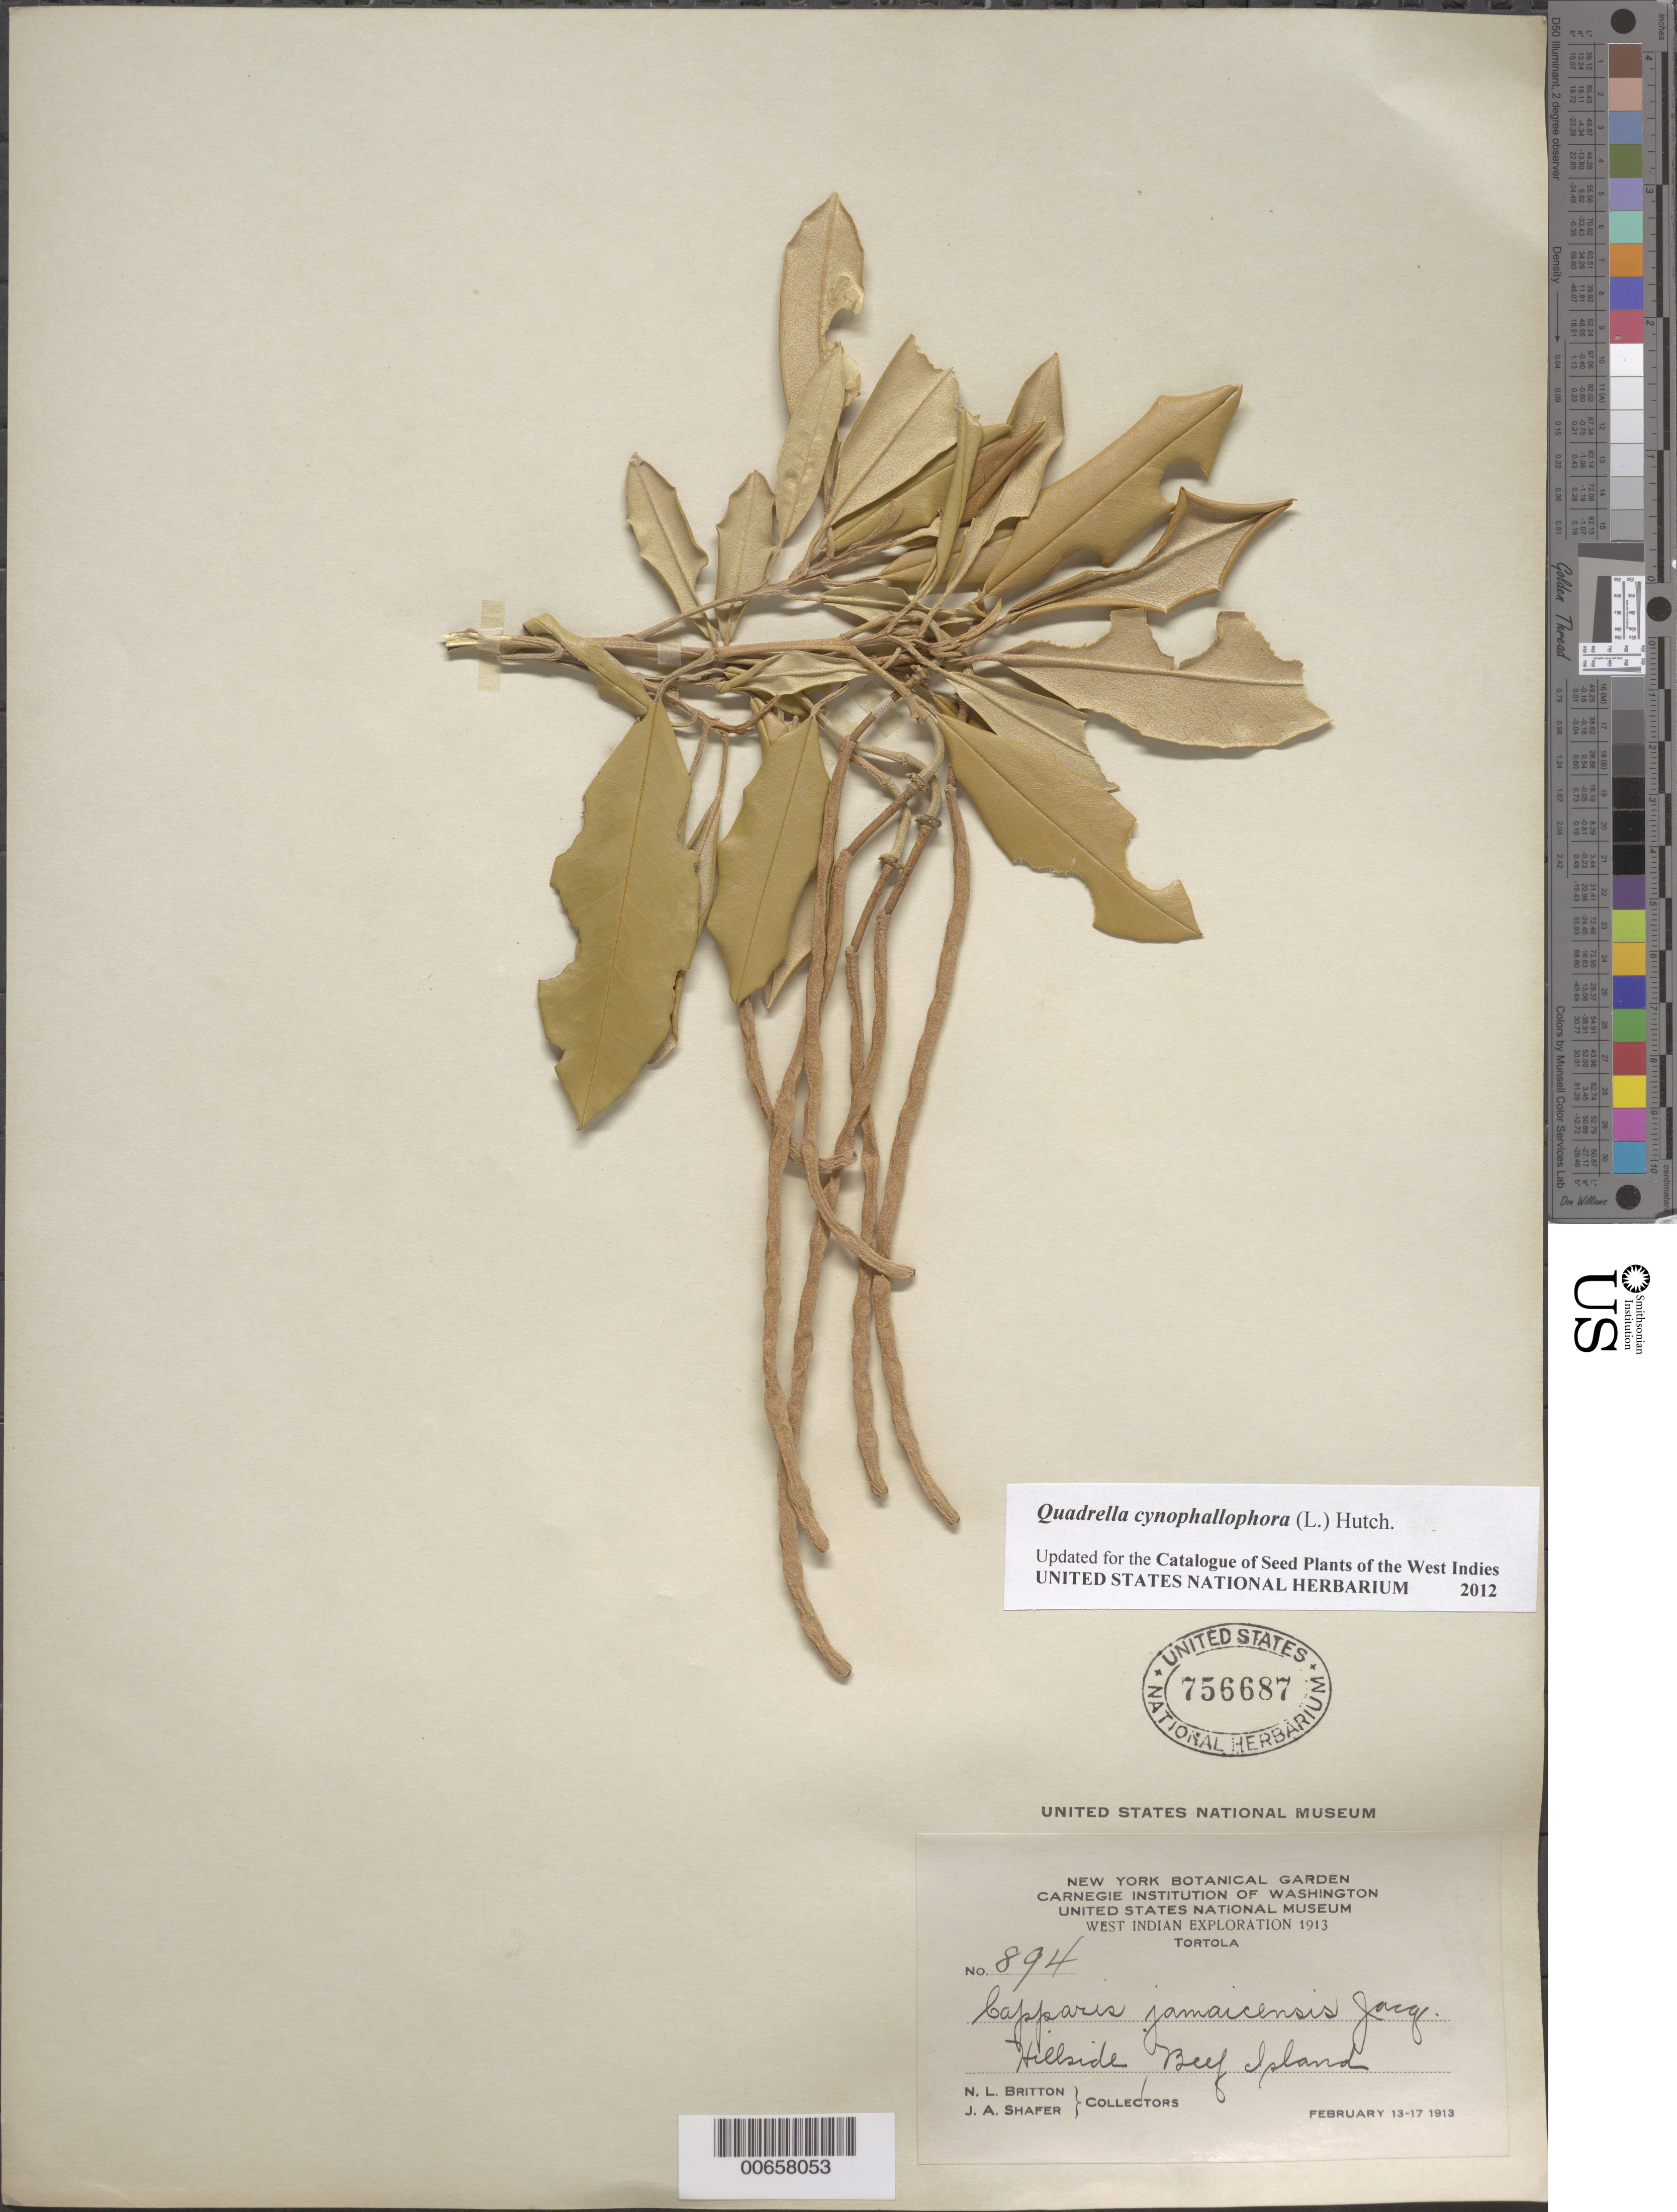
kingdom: Plantae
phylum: Tracheophyta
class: Magnoliopsida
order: Brassicales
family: Capparaceae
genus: Capparis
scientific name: Capparis jamaicensis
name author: Jacq.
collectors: N. Britton & J. A. Shafer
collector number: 894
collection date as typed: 13 Feb 1913 to 17 Feb 1913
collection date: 1913-02-13/1913-02-17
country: British Virgin Islands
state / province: Tortola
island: Beef Island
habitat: Hillside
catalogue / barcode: US 756687